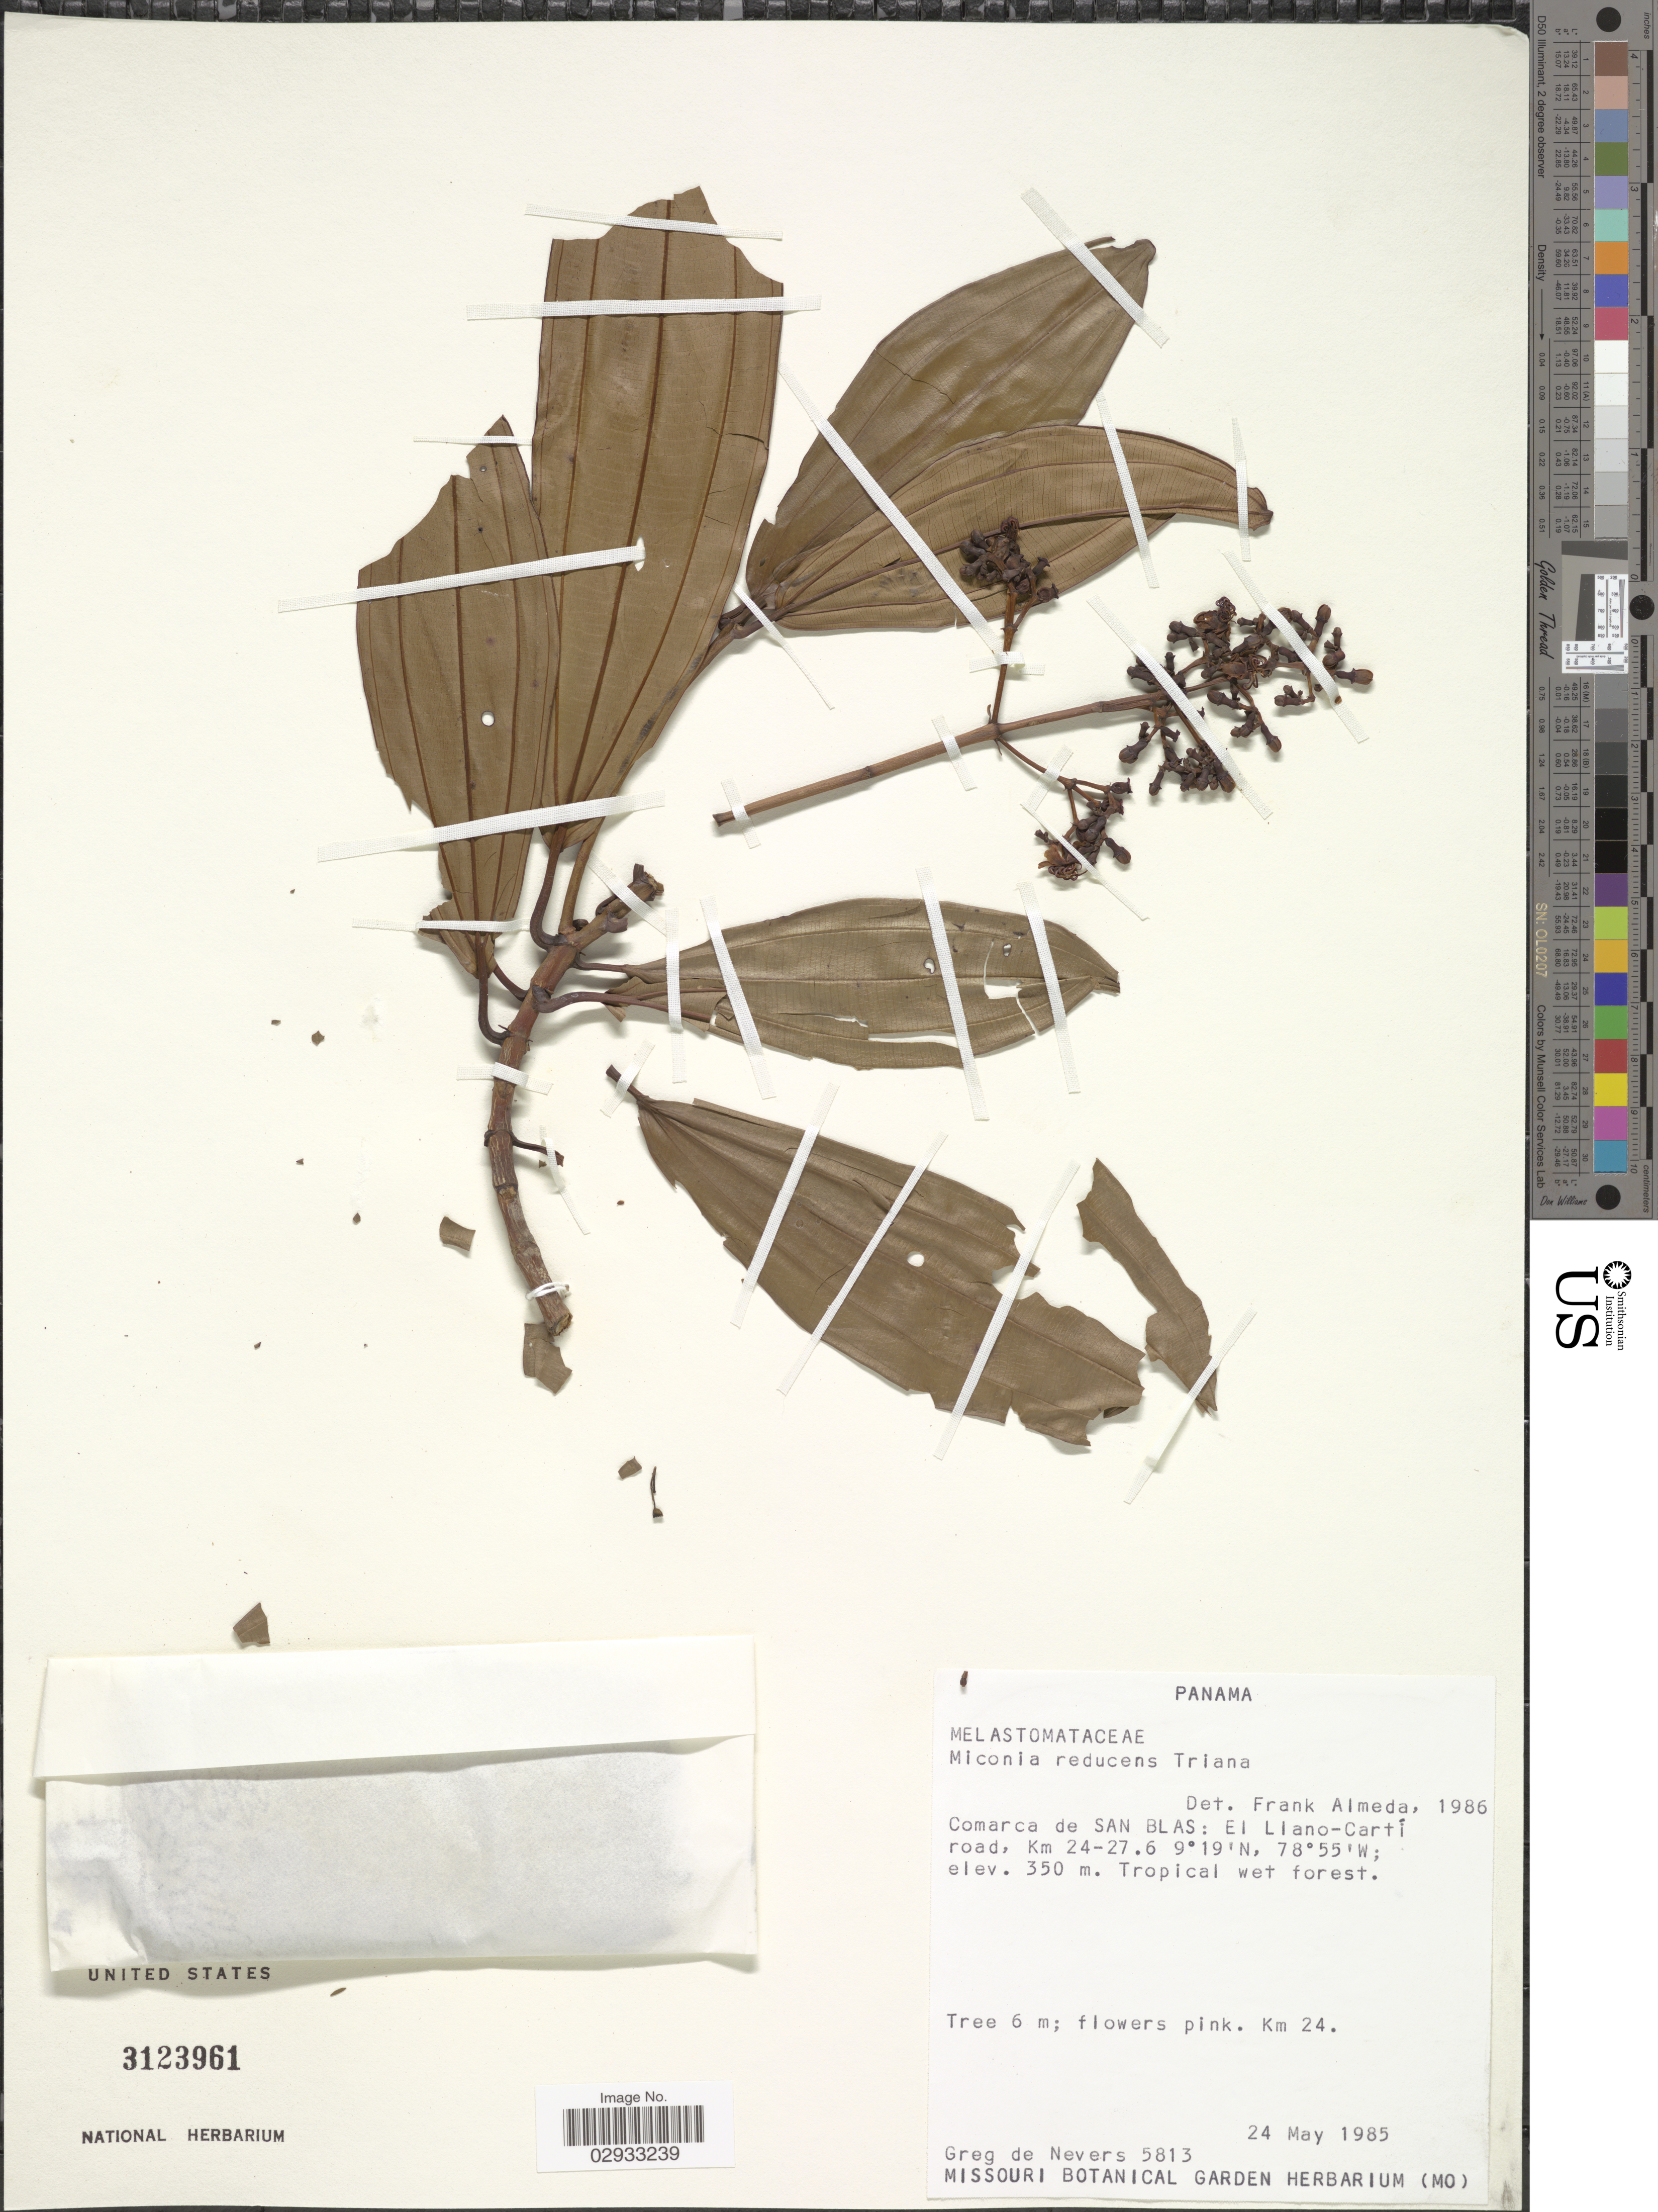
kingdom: Plantae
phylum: Tracheophyta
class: Magnoliopsida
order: Myrtales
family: Melastomataceae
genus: Miconia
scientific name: Miconia reducens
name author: Triana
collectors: G. Nevers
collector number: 5813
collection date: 1985-05-24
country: Panama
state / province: Kuna Yala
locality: Comarca de San Blas: El Llano-Cartí road, Km 24-27.6. Tropical Wet forest.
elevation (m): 350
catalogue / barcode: US 3123961